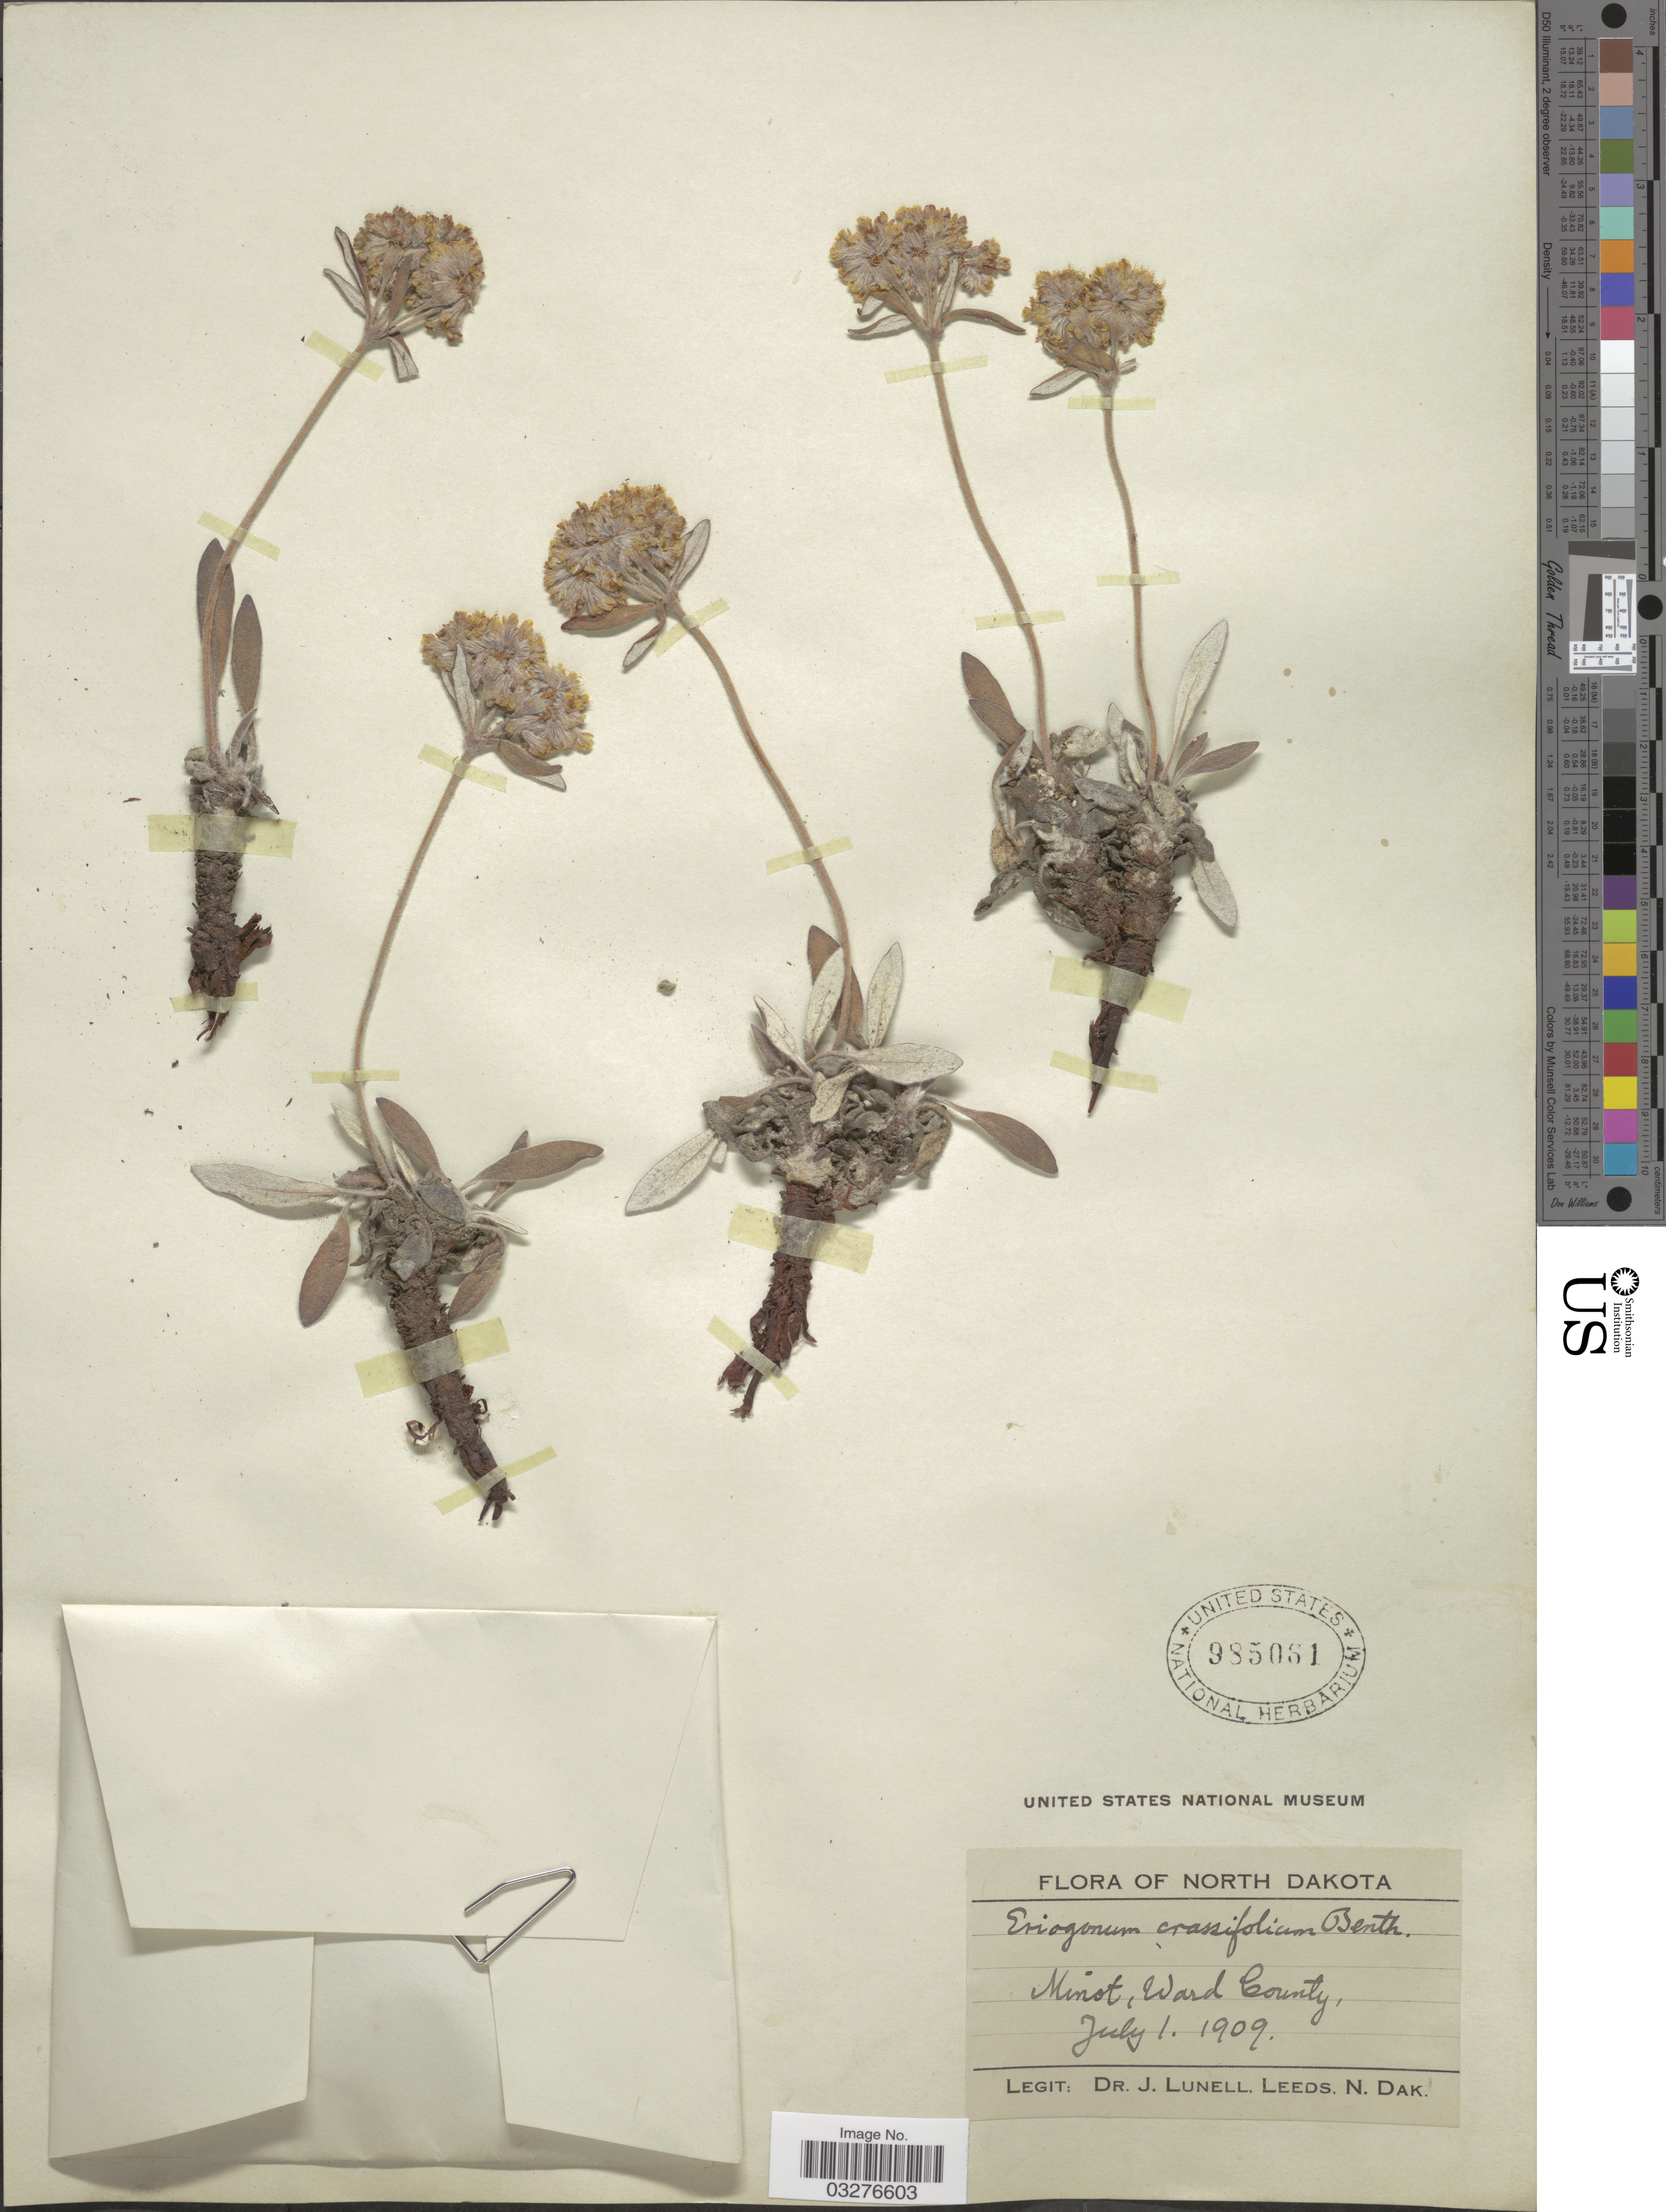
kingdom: Plantae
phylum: Tracheophyta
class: Magnoliopsida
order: Caryophyllales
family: Polygonaceae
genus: Eriogonum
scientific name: Eriogonum flavum var. flavum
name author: Nutt. ex Benth.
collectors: J. Lunell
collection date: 1909-07-01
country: United States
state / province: North Dakota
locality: Minot, Ward County.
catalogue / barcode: US 985061